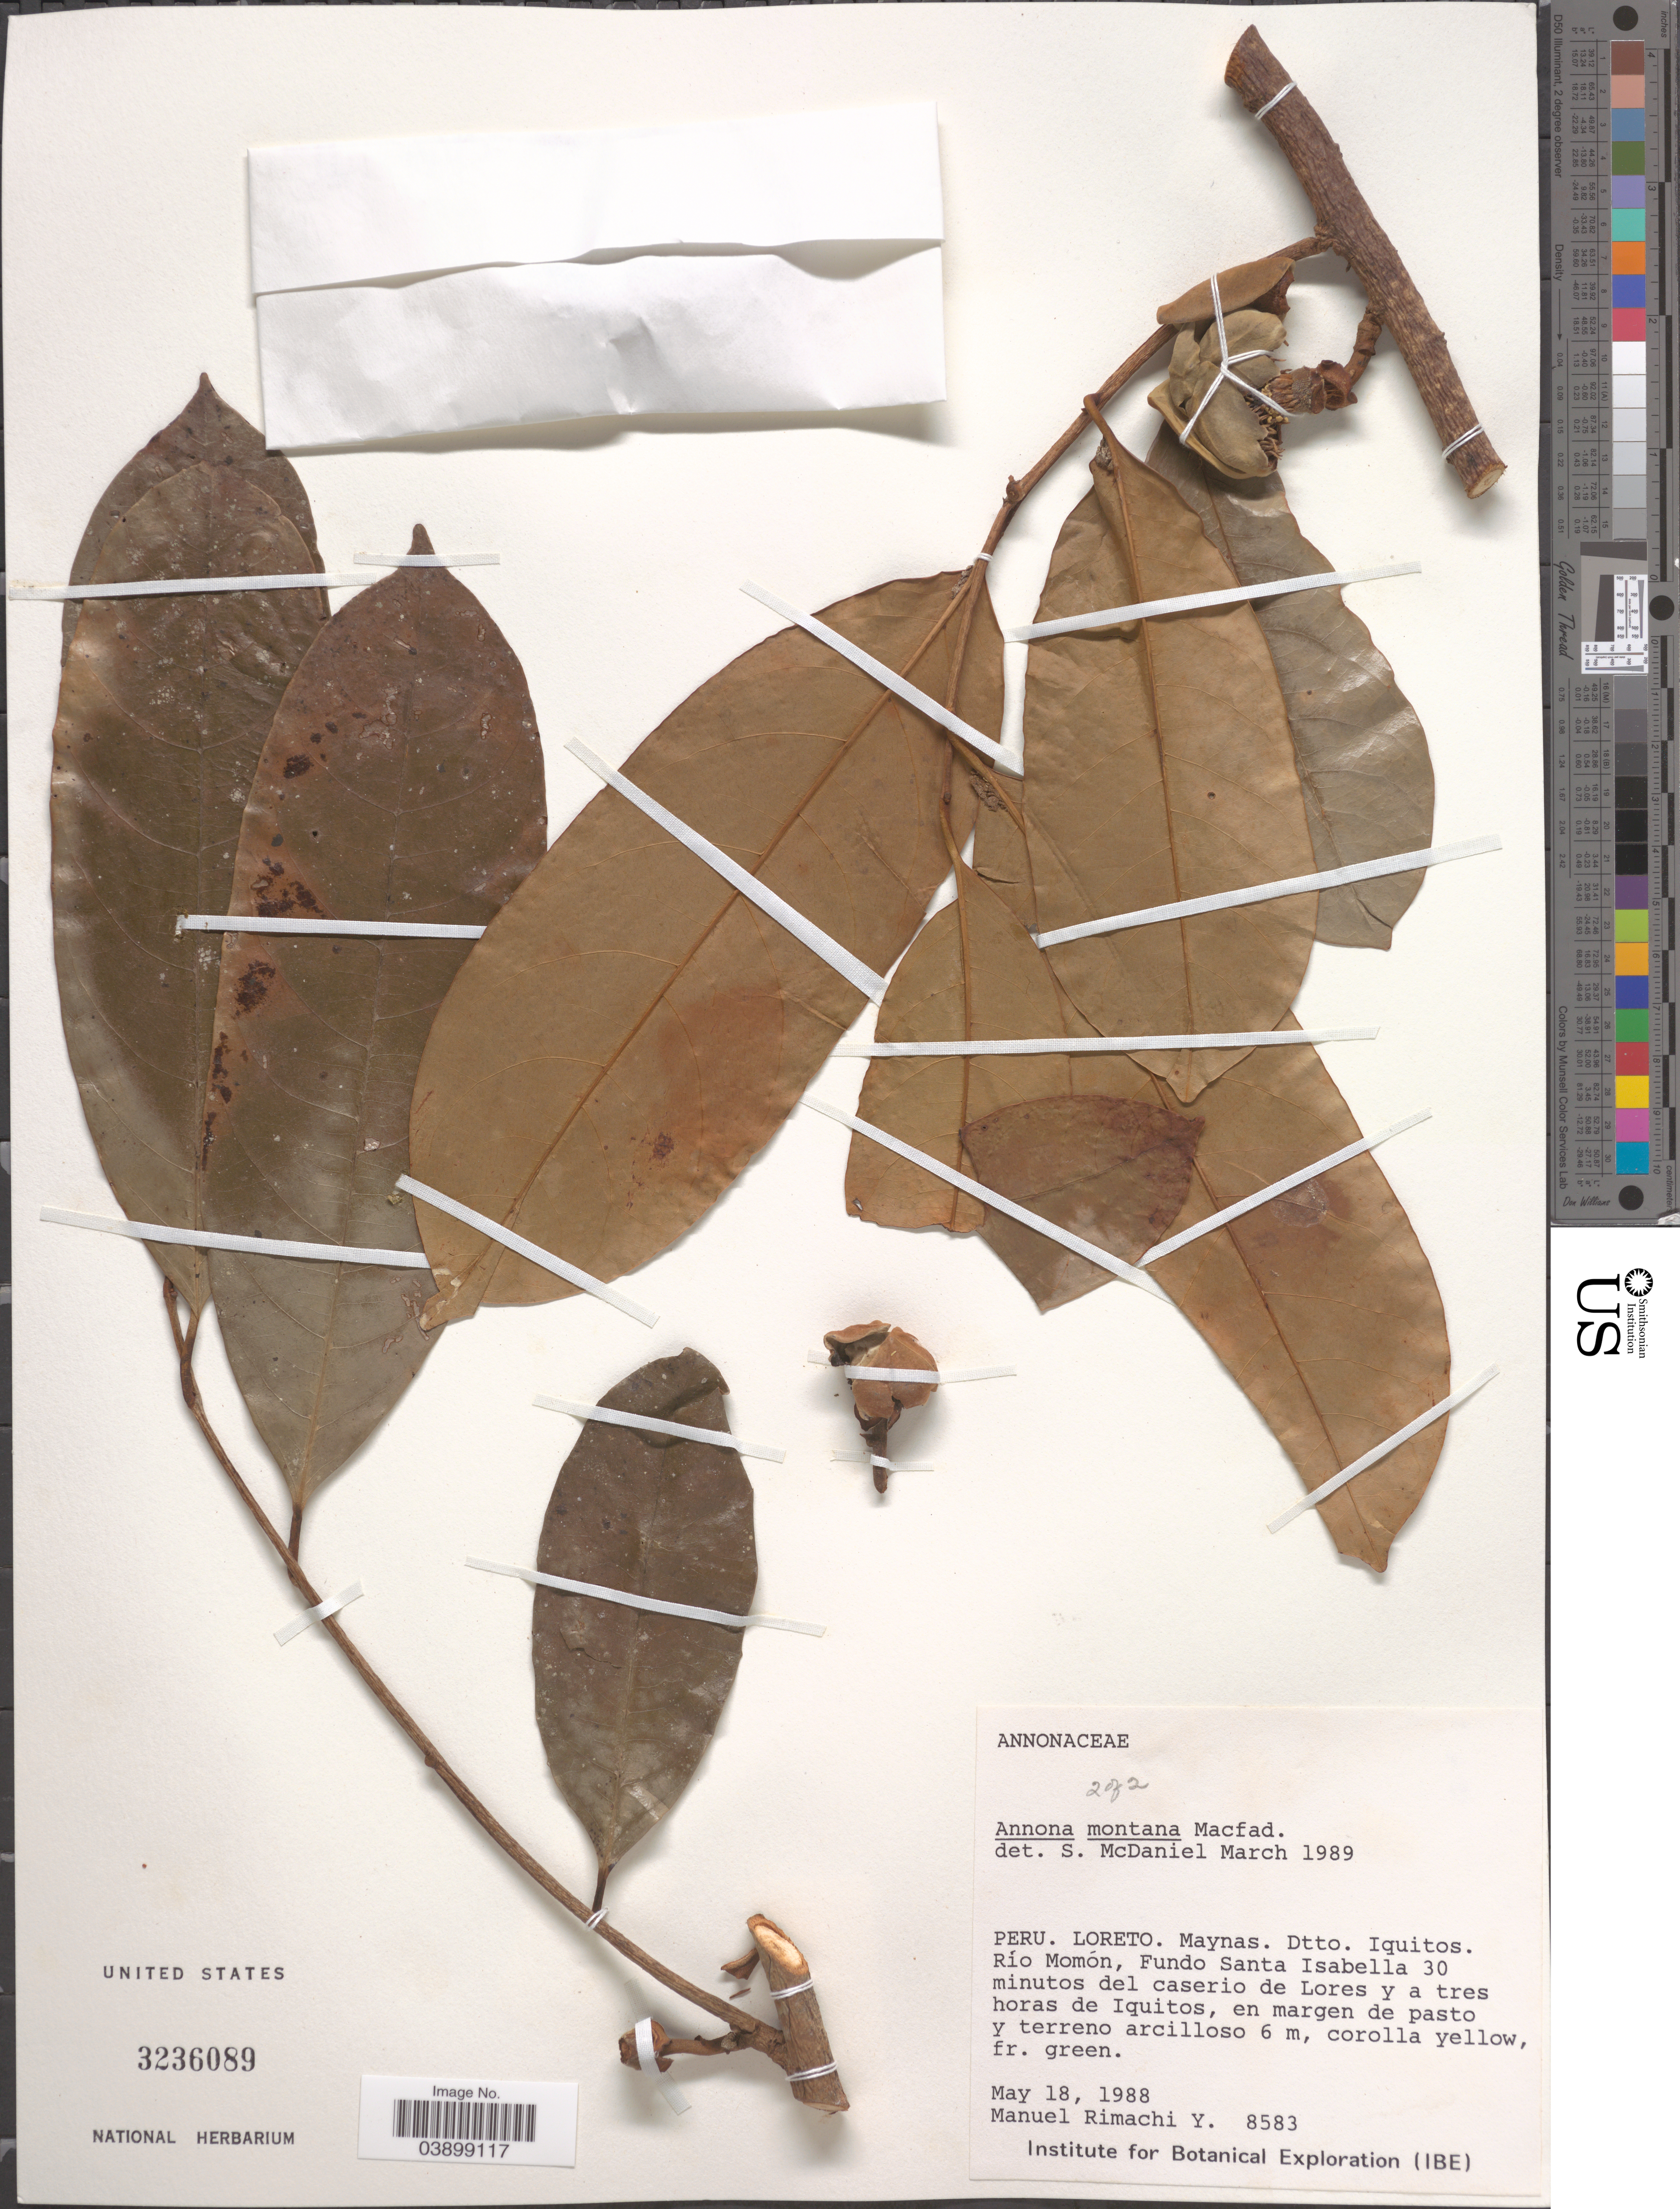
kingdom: Plantae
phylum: Tracheophyta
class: Magnoliopsida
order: Magnoliales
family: Annonaceae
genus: Annona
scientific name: Annona montana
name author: Macfad.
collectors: M. Rimachi Y.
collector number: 8583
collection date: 1988-05-18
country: Peru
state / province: Loreto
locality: Maynas. Dtto. Iquitos. Río Momón, Fundo Santa Isabella 30 minutos del caserio de Lores y a tres horas de Iquitos.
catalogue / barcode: US 3236089